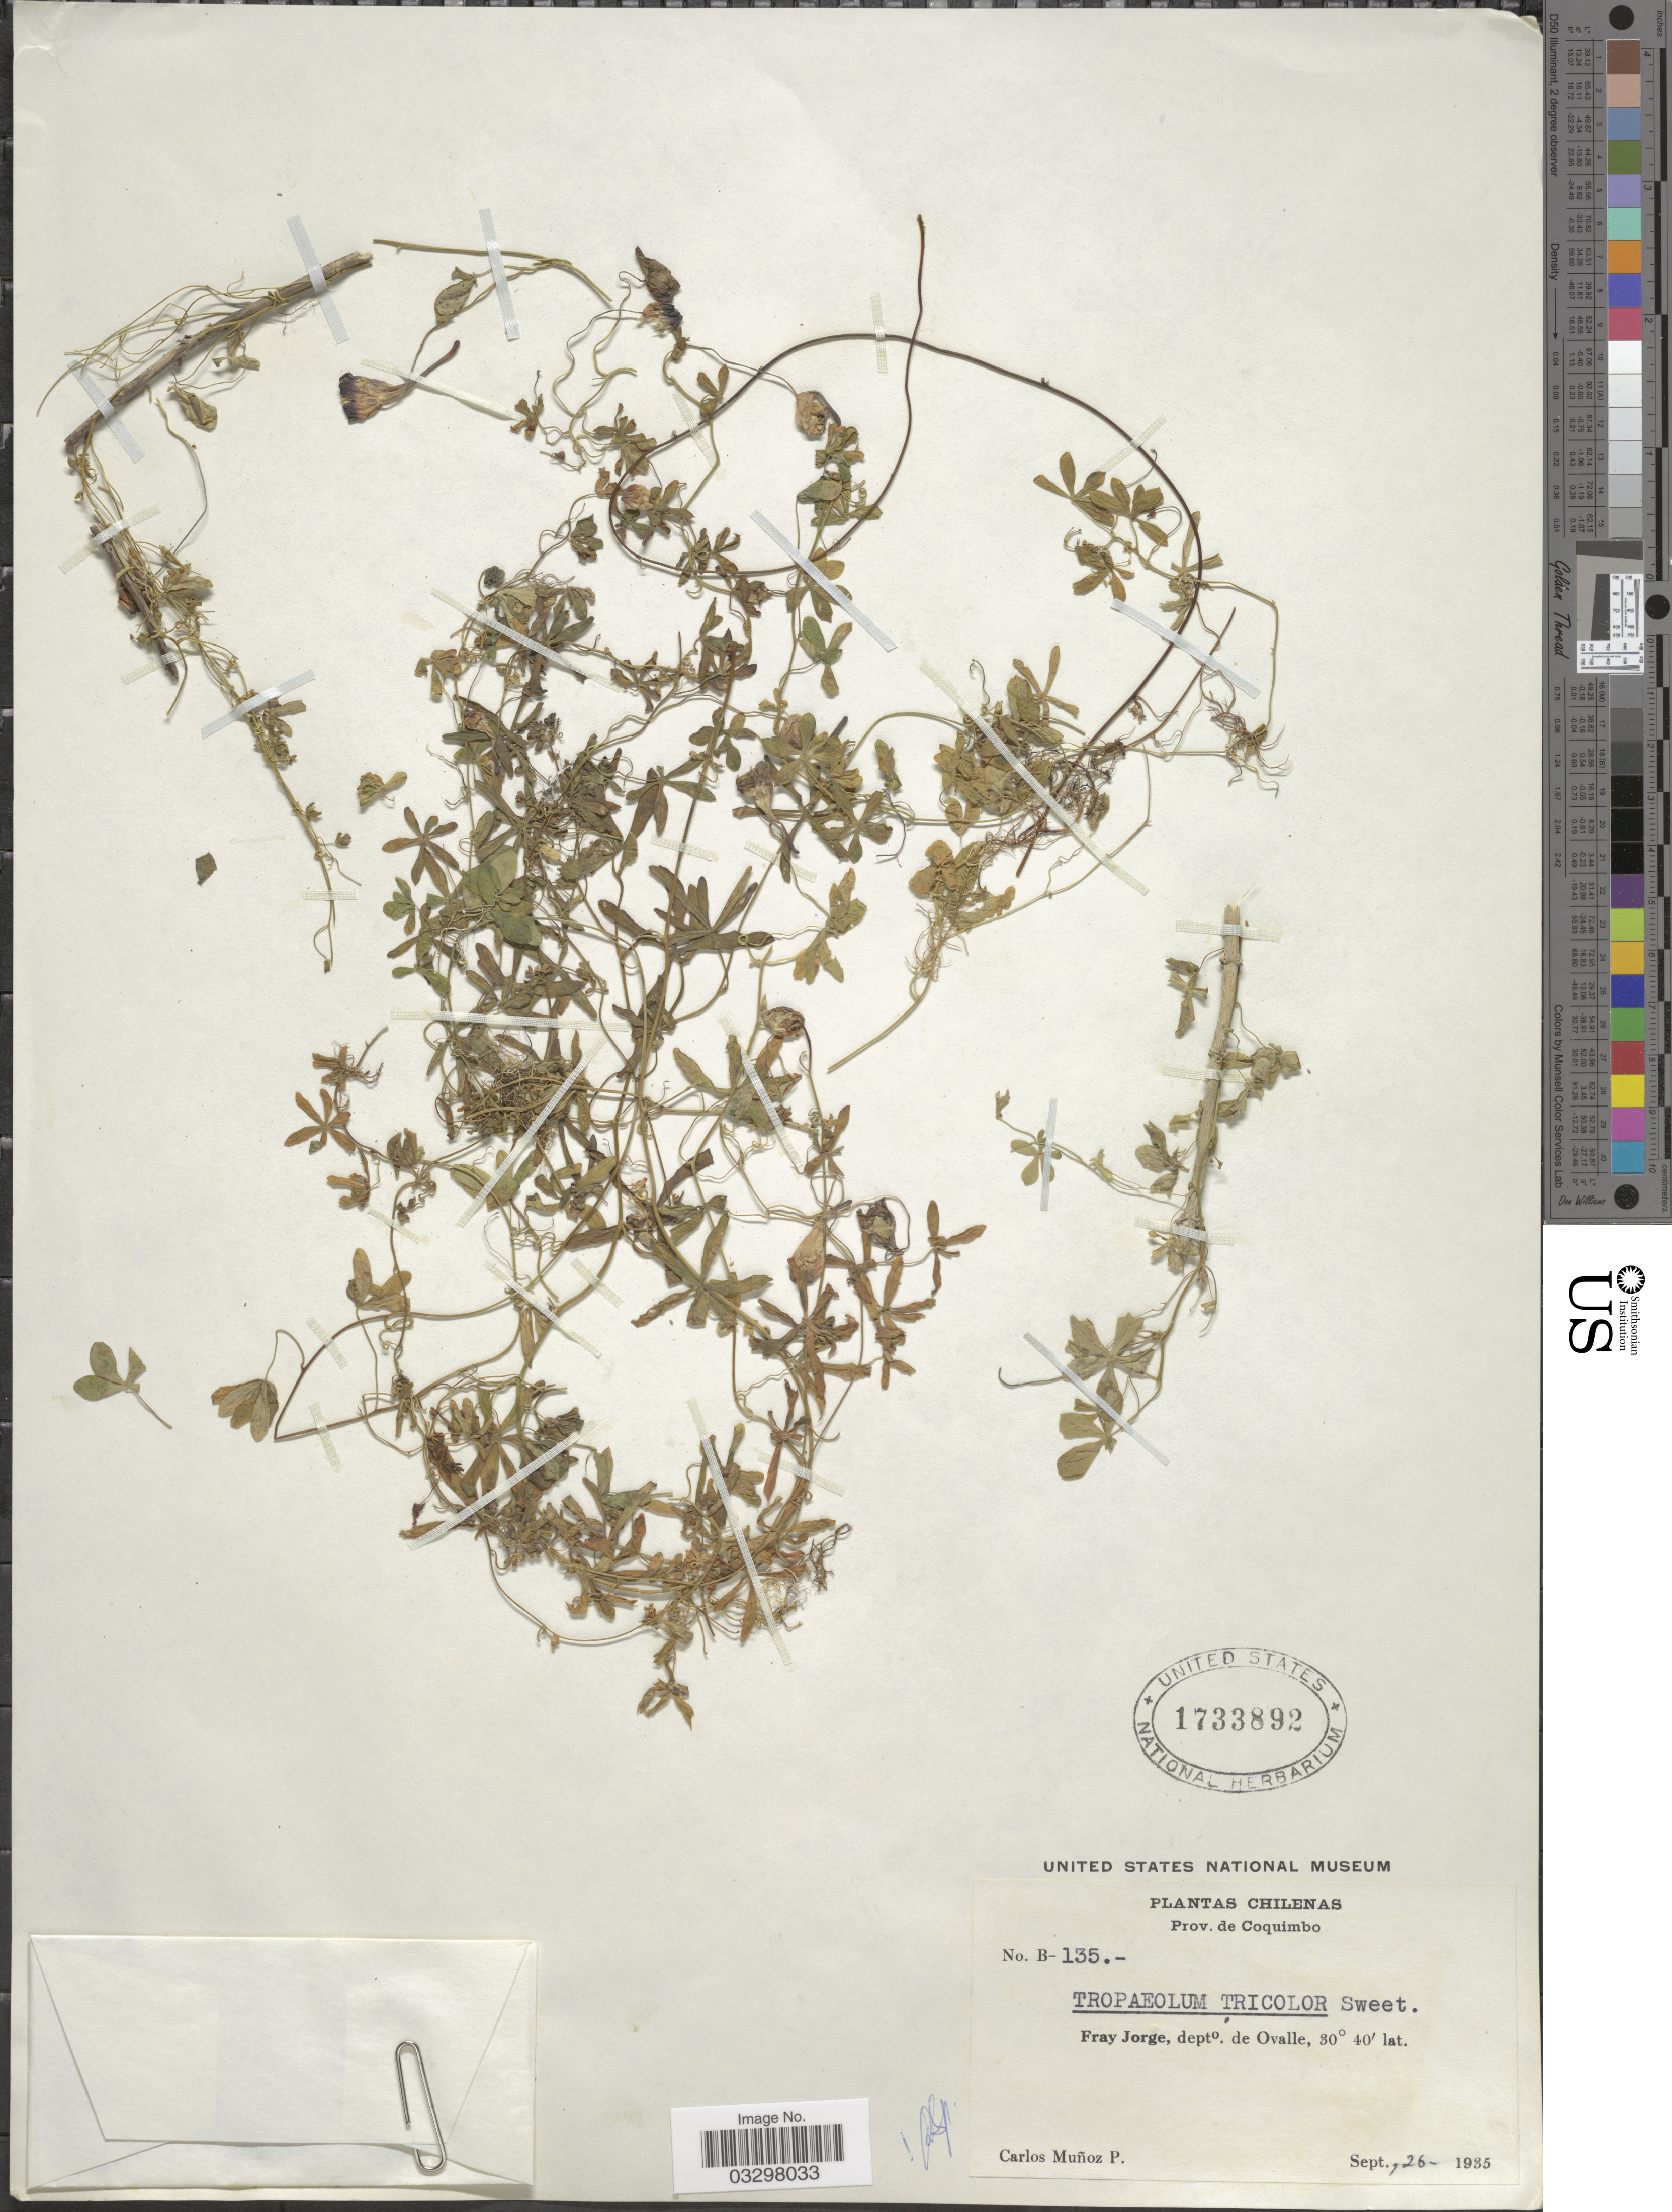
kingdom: Plantae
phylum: Tracheophyta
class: Magnoliopsida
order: Brassicales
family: Tropaeolaceae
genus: Tropaeolum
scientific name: Tropaeolum tricolor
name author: Sweet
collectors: C. Munoz P.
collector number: B-135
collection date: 1935-09-26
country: Chile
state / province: Coquimbo (IV)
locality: Fray Jorge, dept°. de Ovalle.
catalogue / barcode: US 1733892